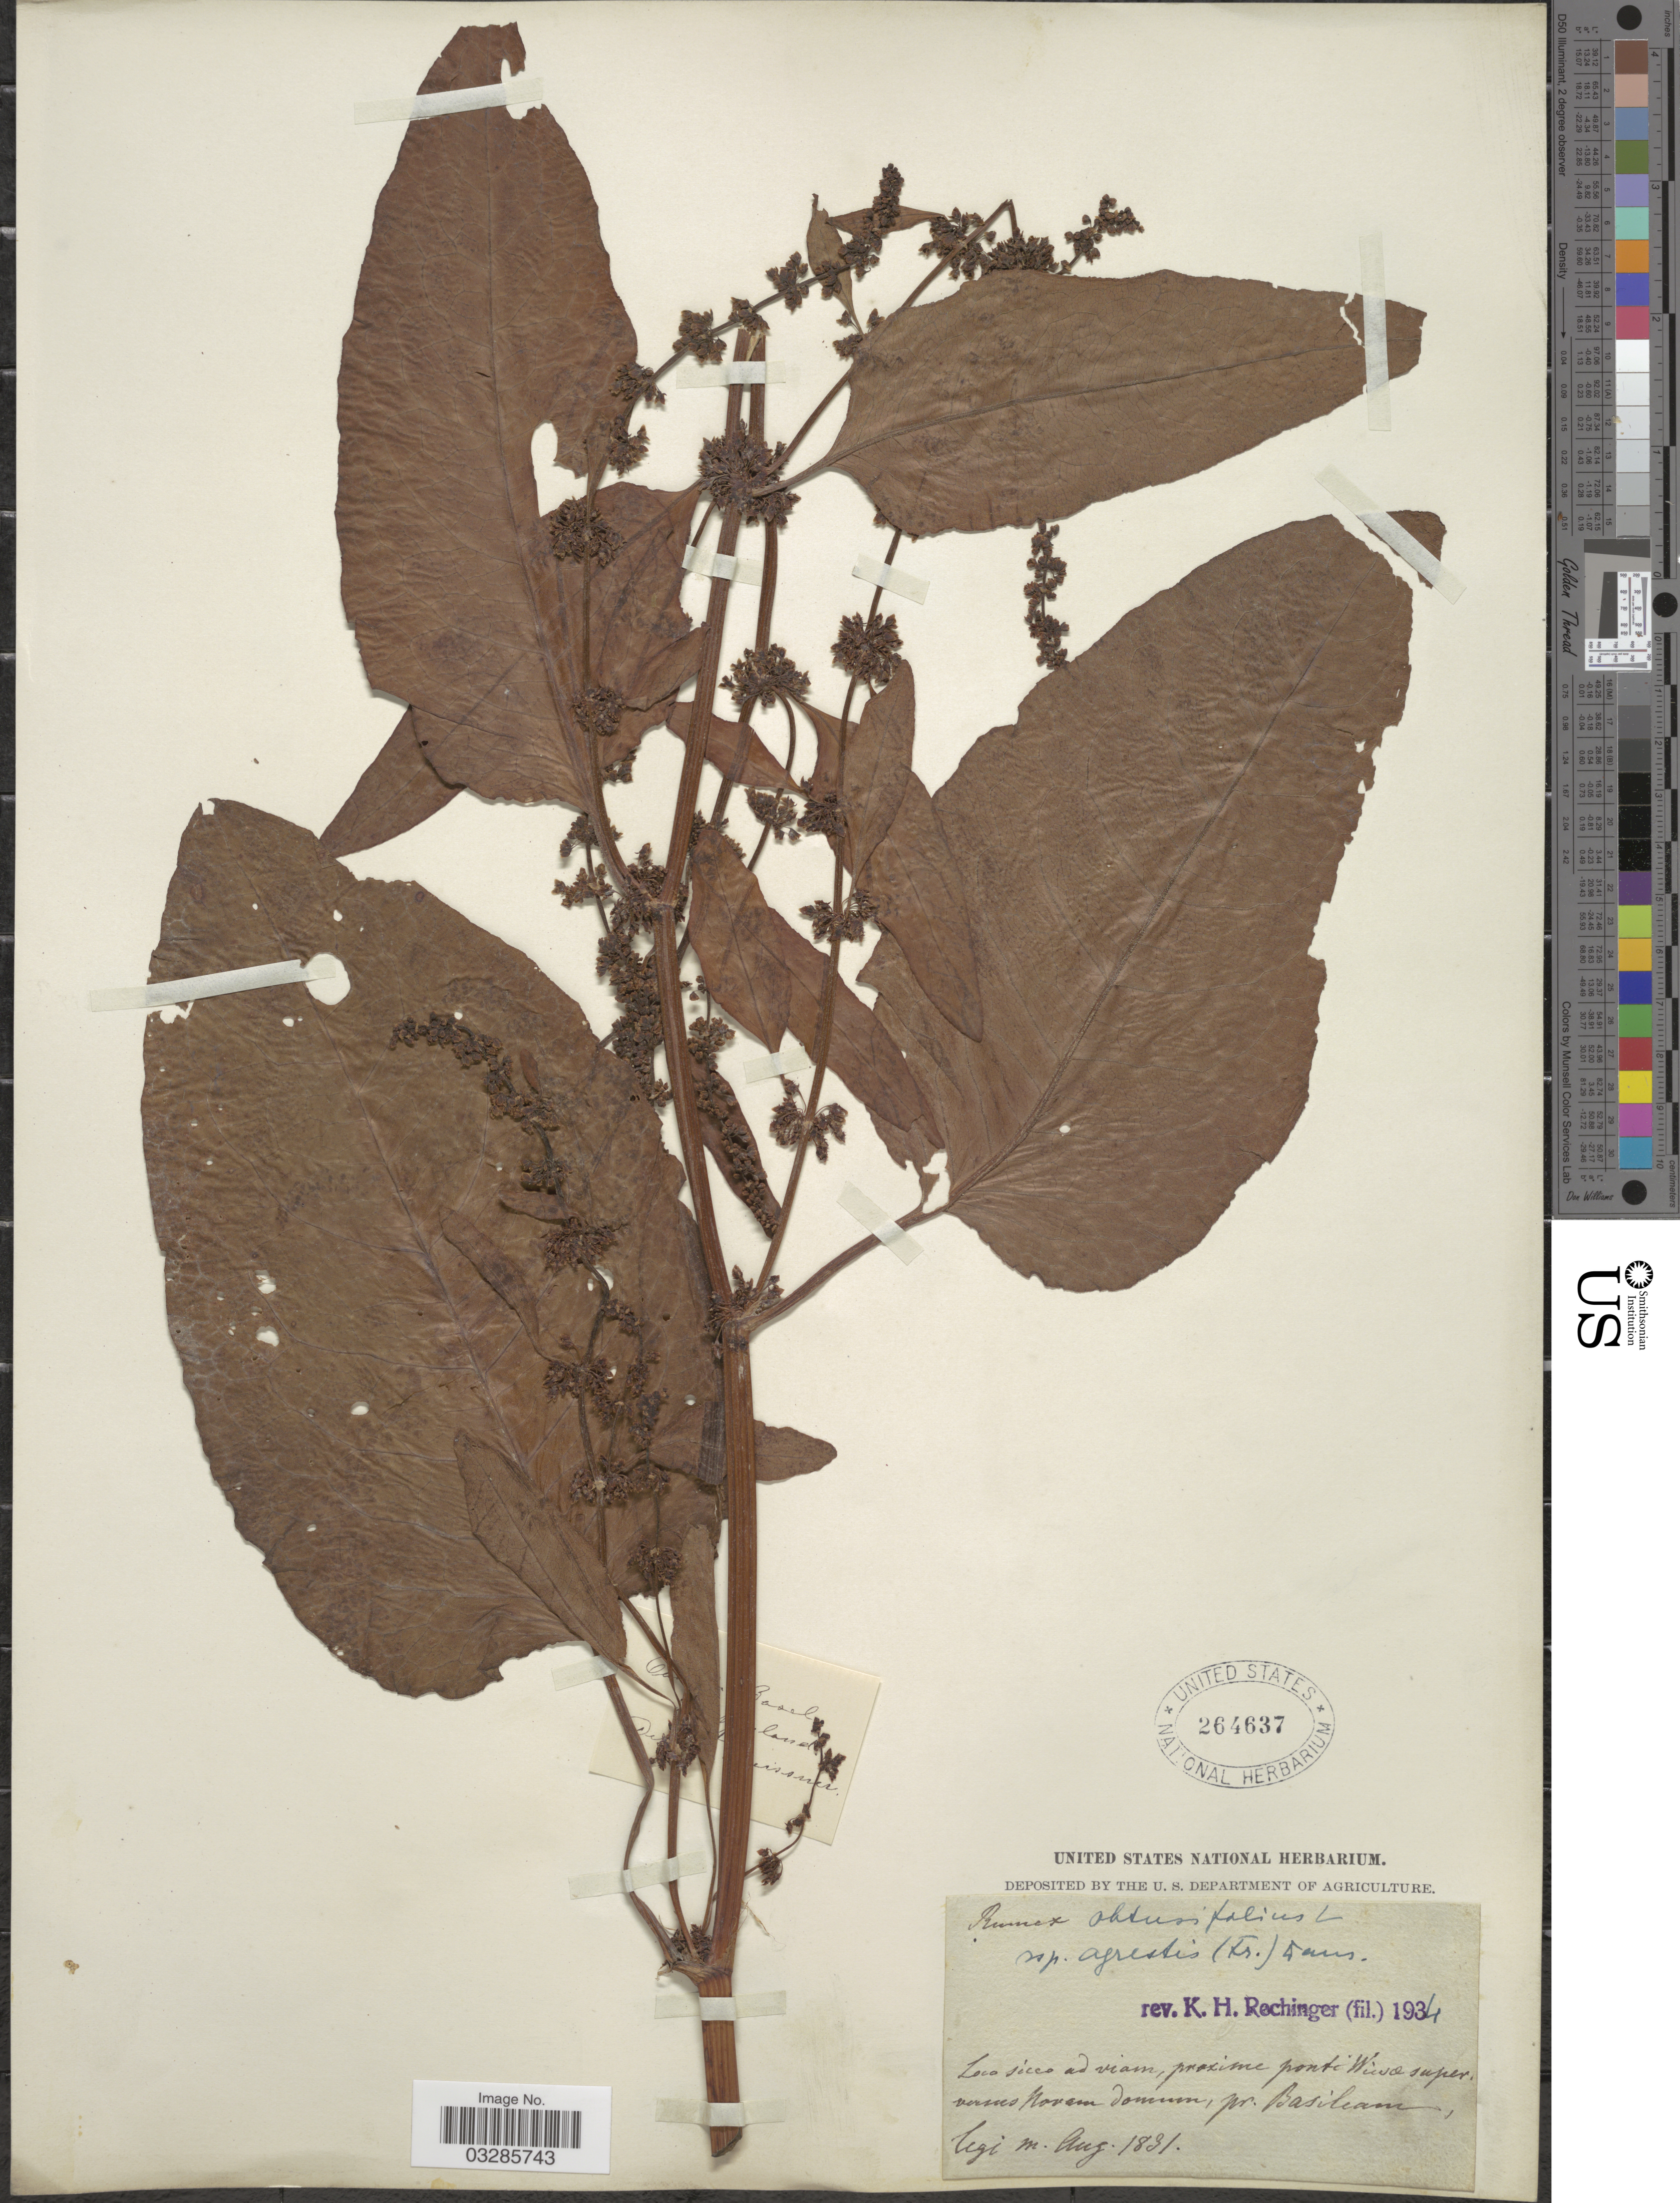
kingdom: Plantae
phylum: Tracheophyta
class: Magnoliopsida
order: Caryophyllales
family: Polygonaceae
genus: Rumex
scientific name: Rumex obtusifolius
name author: L.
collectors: C. F. W. Meissner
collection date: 1831-08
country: Switzerland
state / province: Basel-Landschaft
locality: Basel, Loco sicco ad viam, proxime ponti Wiese super versus Novam domum, pr. Basiliam.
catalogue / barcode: US 264637